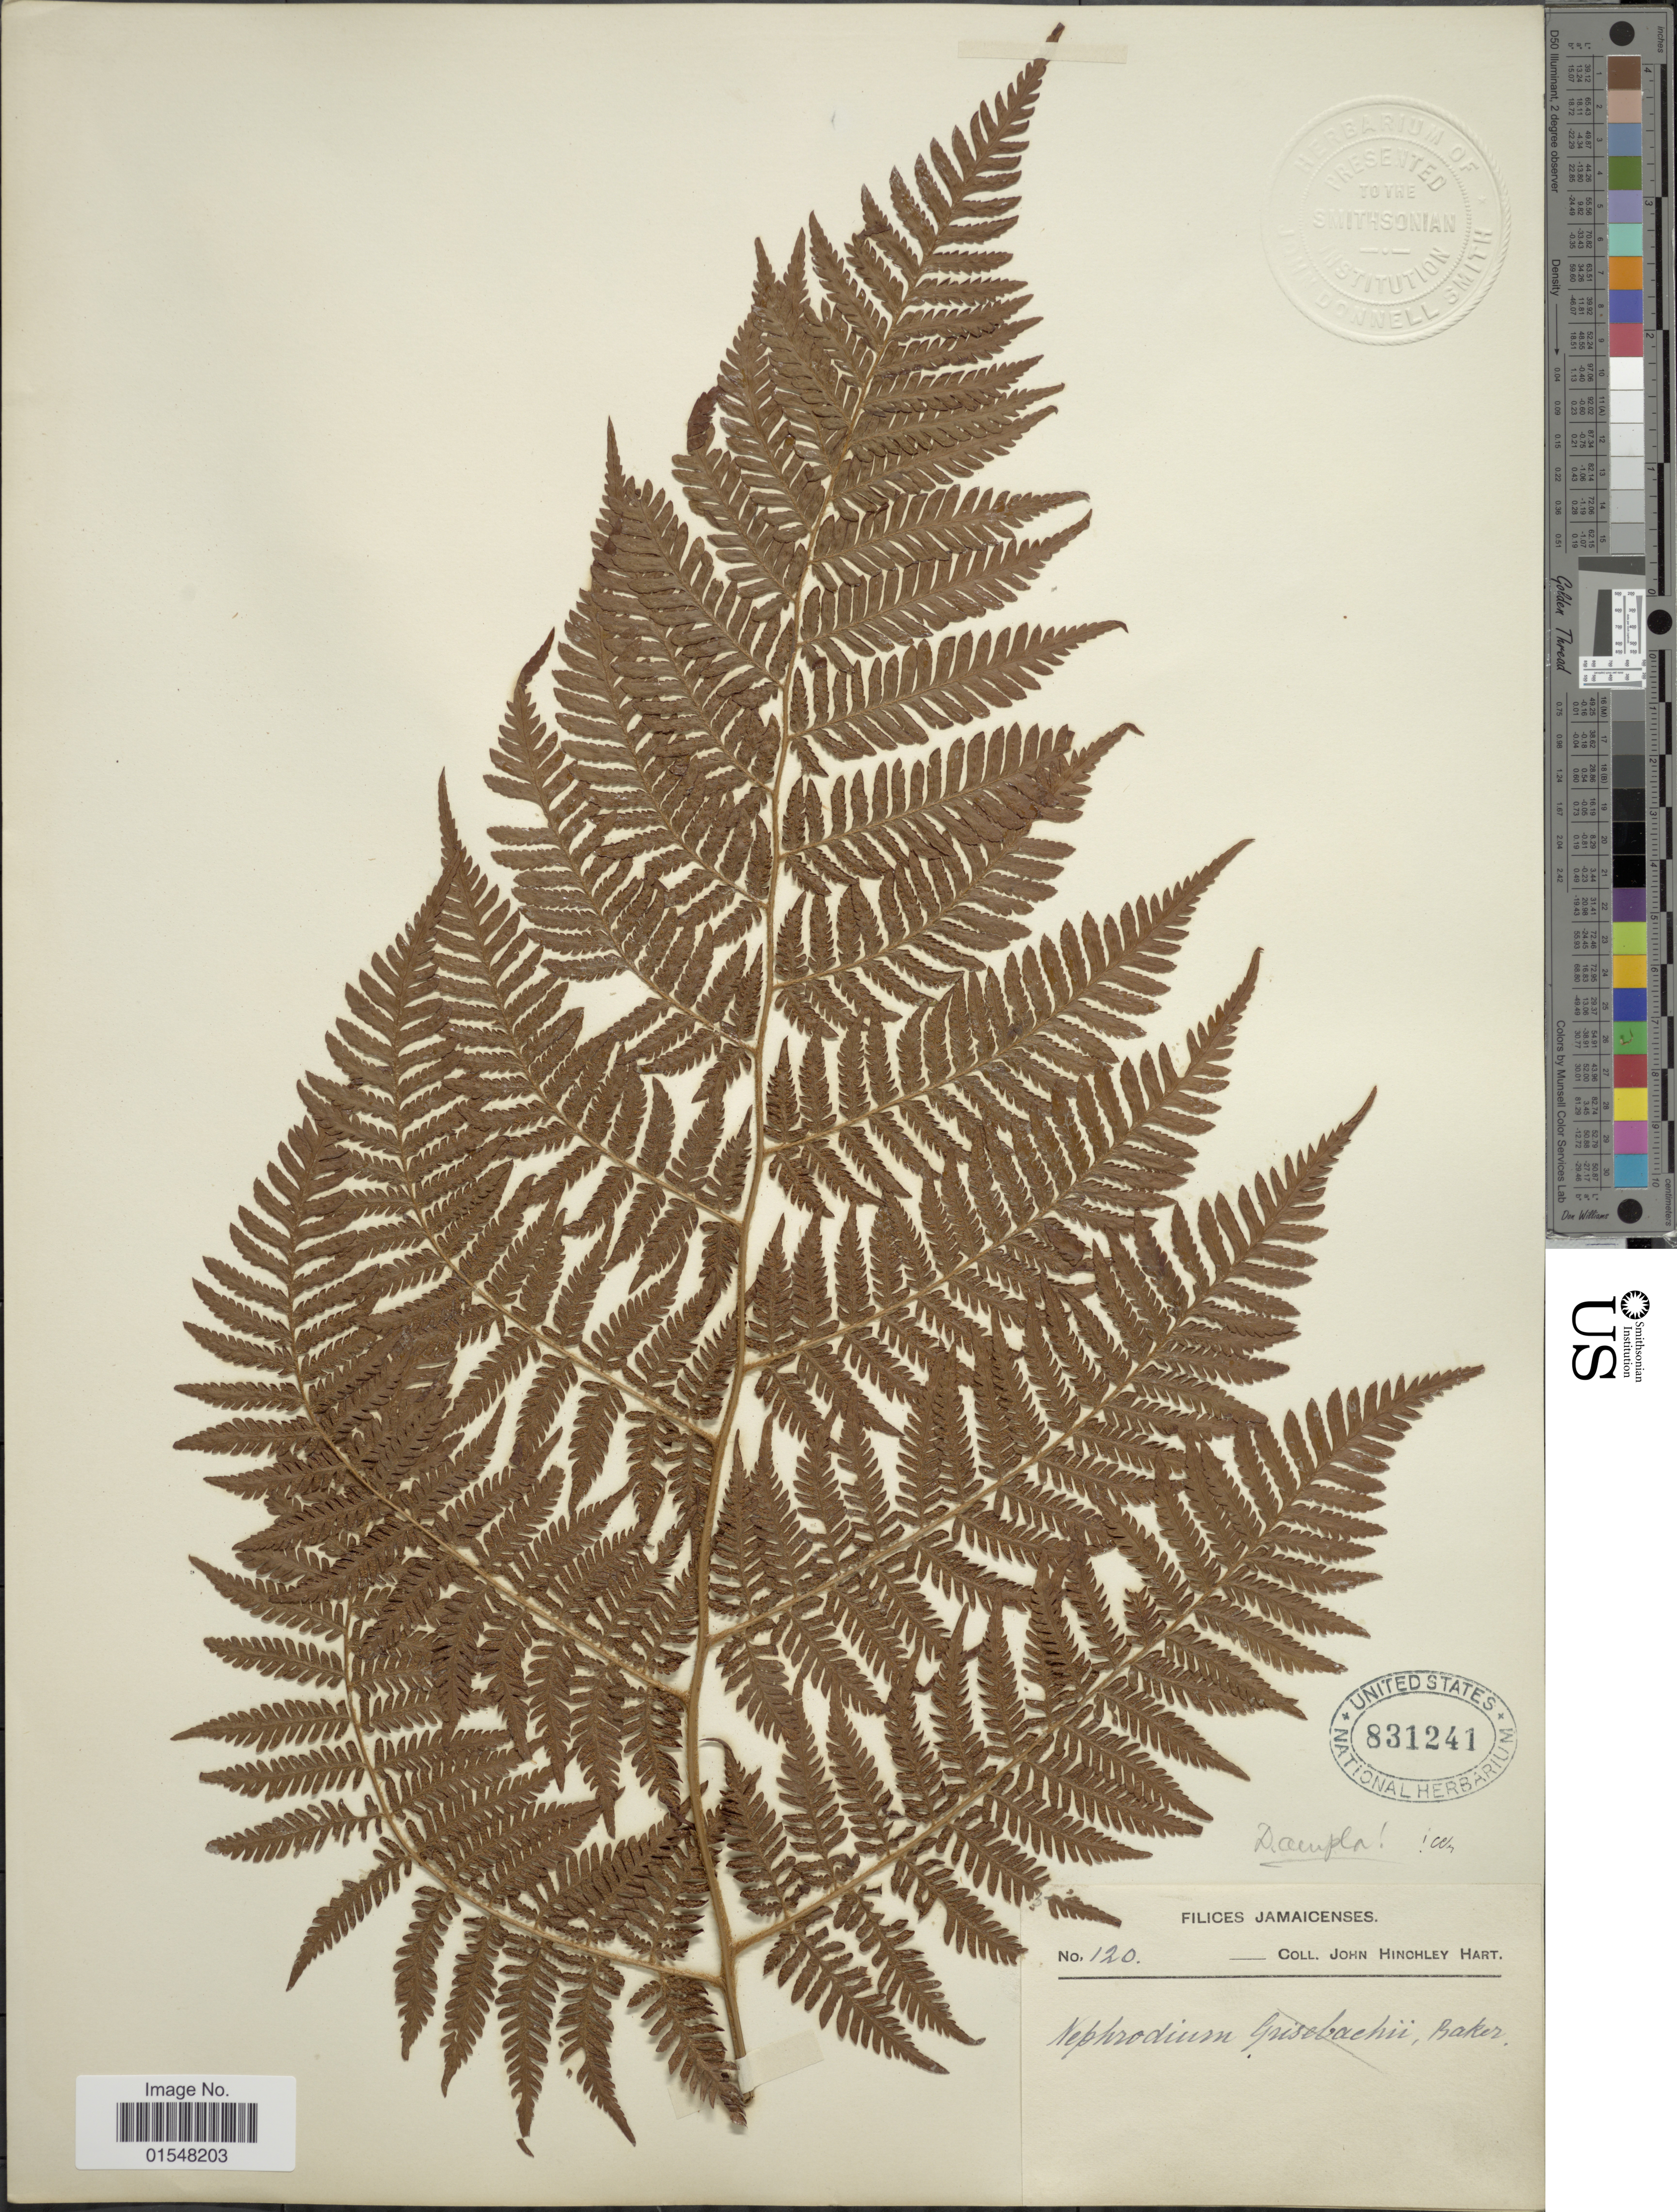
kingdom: Plantae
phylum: Tracheophyta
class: Polypodiopsida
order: Polypodiales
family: Dryopteridaceae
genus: Ctenitis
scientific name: Ctenitis sloanei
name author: (Poepp. ex Spreng.) C.V. Morton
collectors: J. H. Hart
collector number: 120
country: Jamaica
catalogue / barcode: US 831241